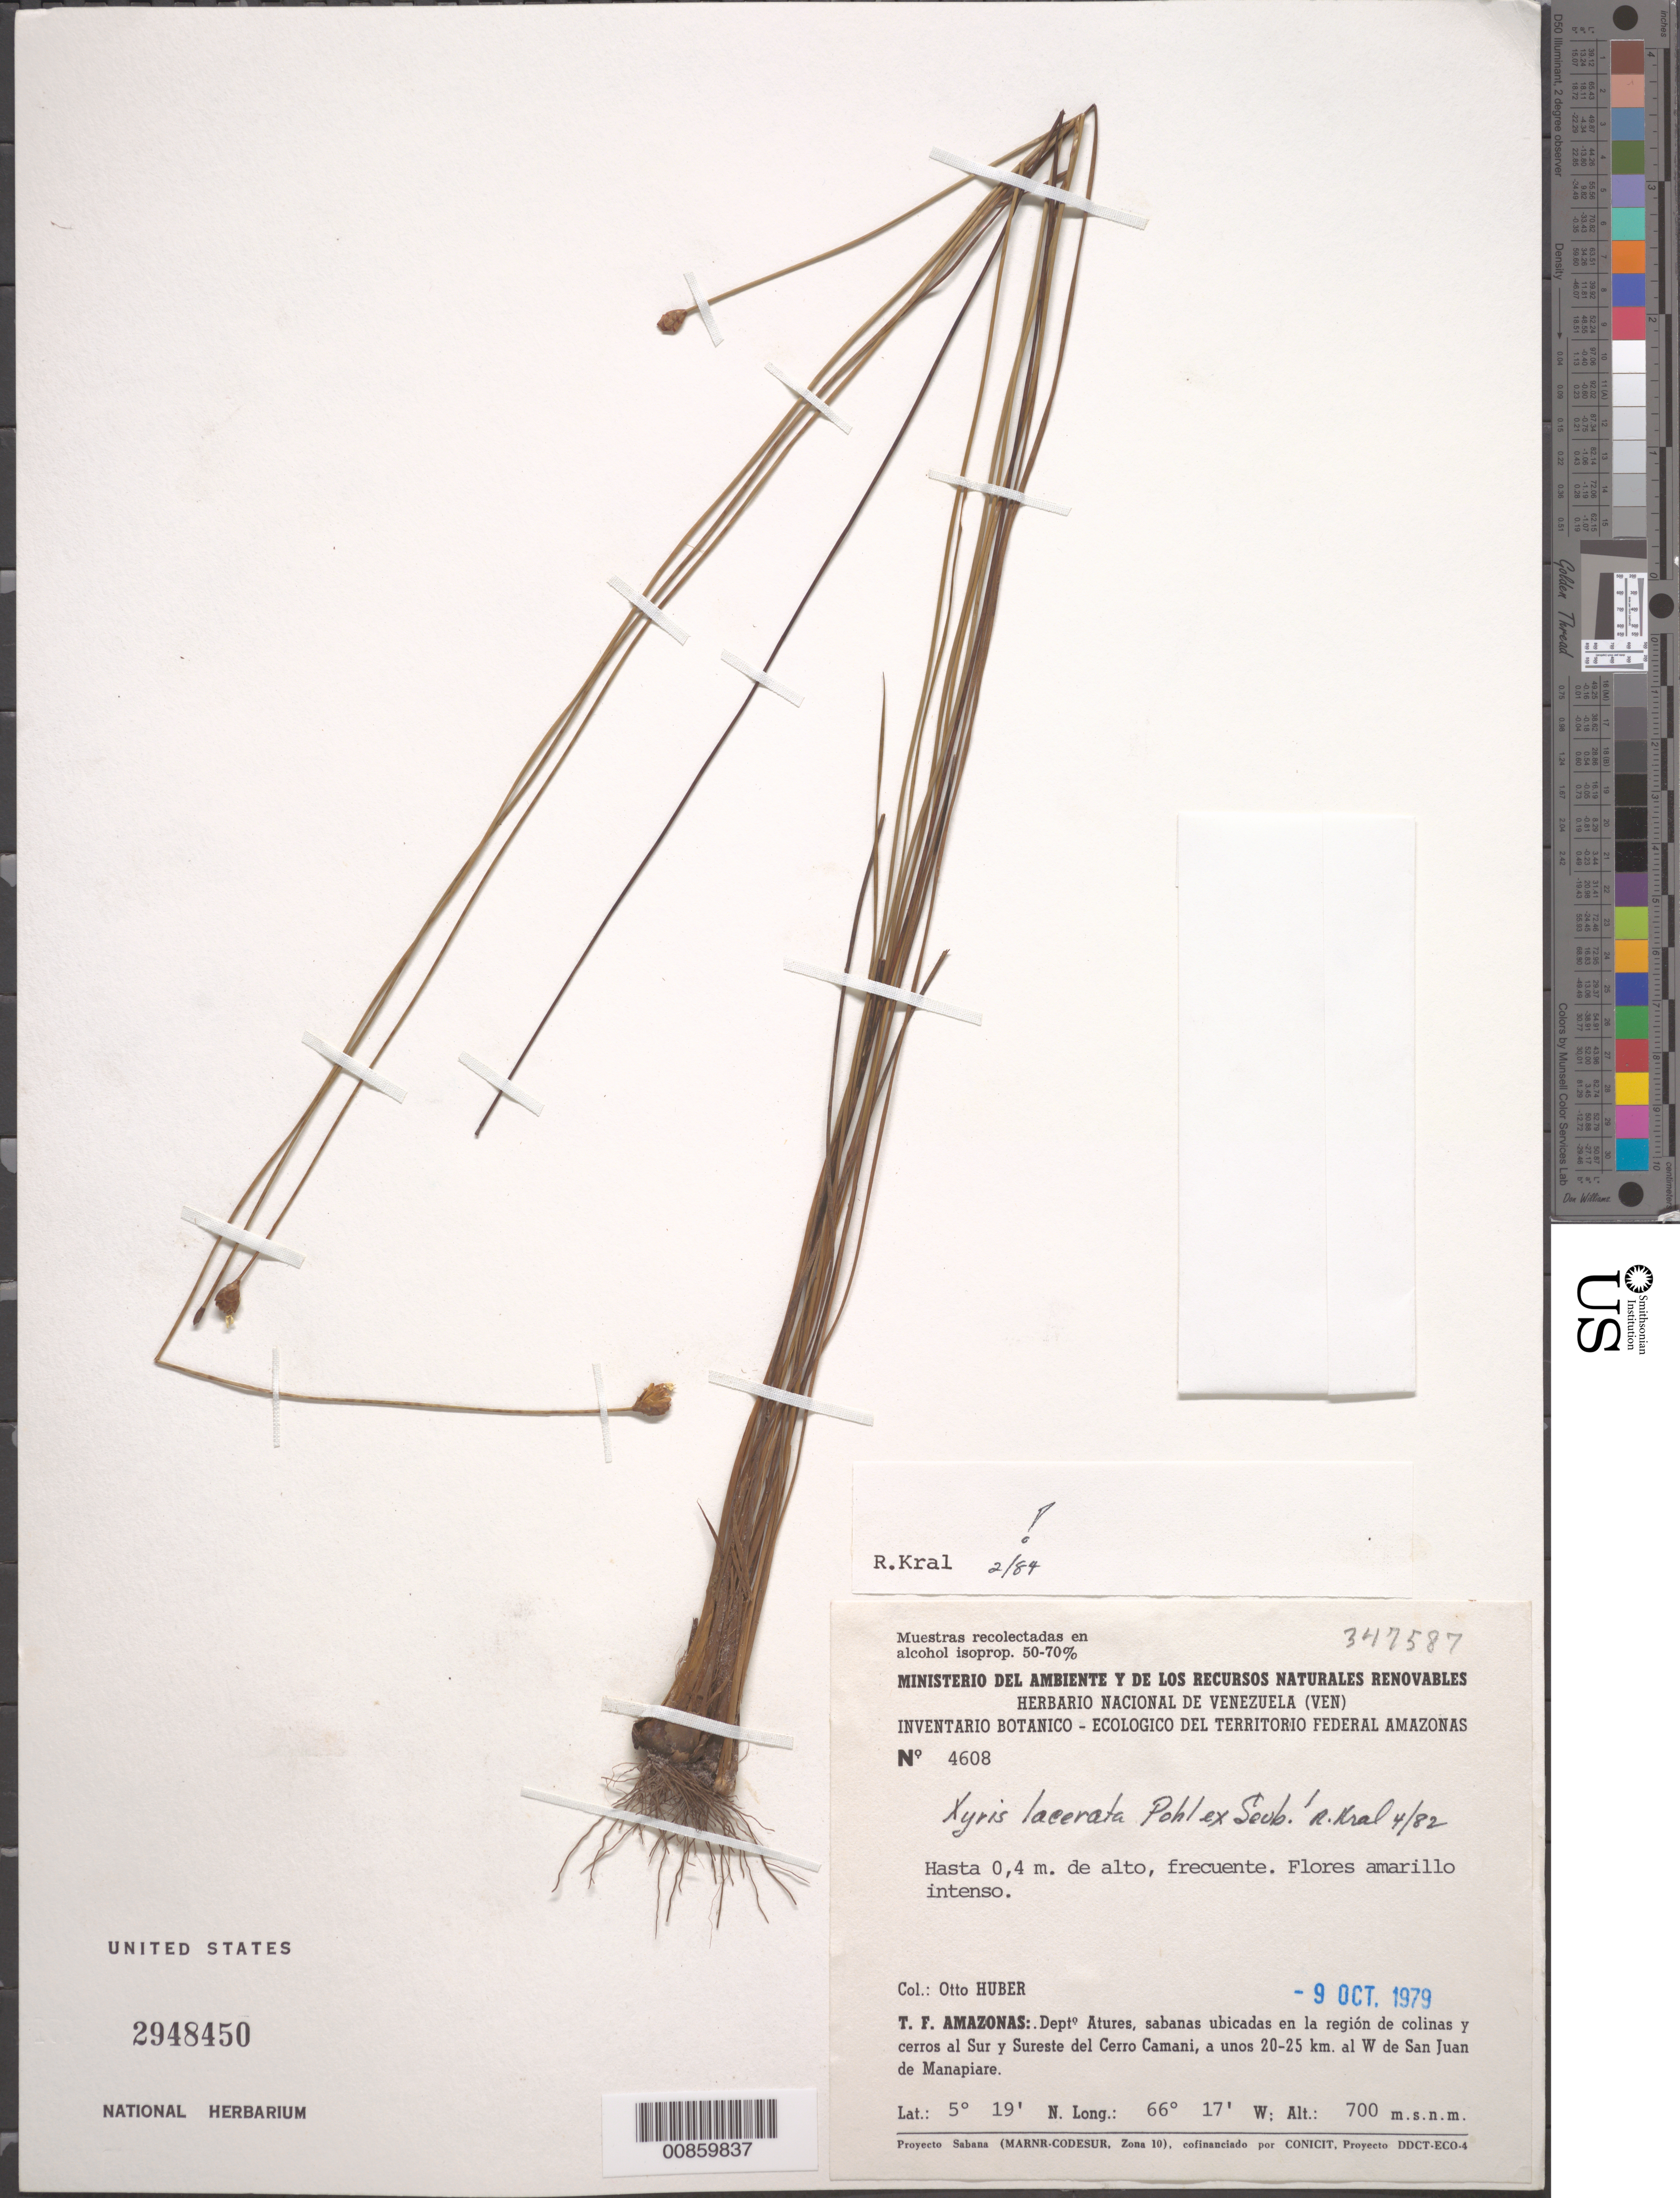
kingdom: Plantae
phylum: Tracheophyta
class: Liliopsida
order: Poales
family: Xyridaceae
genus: Xyris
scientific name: Xyris lacerata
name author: Pohl ex Seub.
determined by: Kral, Robert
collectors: O. Huber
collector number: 4608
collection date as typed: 9-Oct-79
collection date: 1979-10-09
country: Venezuela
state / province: Amazonas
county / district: Atures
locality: Cerro Camani, S & SE del cerro, 20-25 km W de San Juan de Manapiare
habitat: Sabanas ubicadas en la region de colinas y cerros.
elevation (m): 700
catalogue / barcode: US 2948450